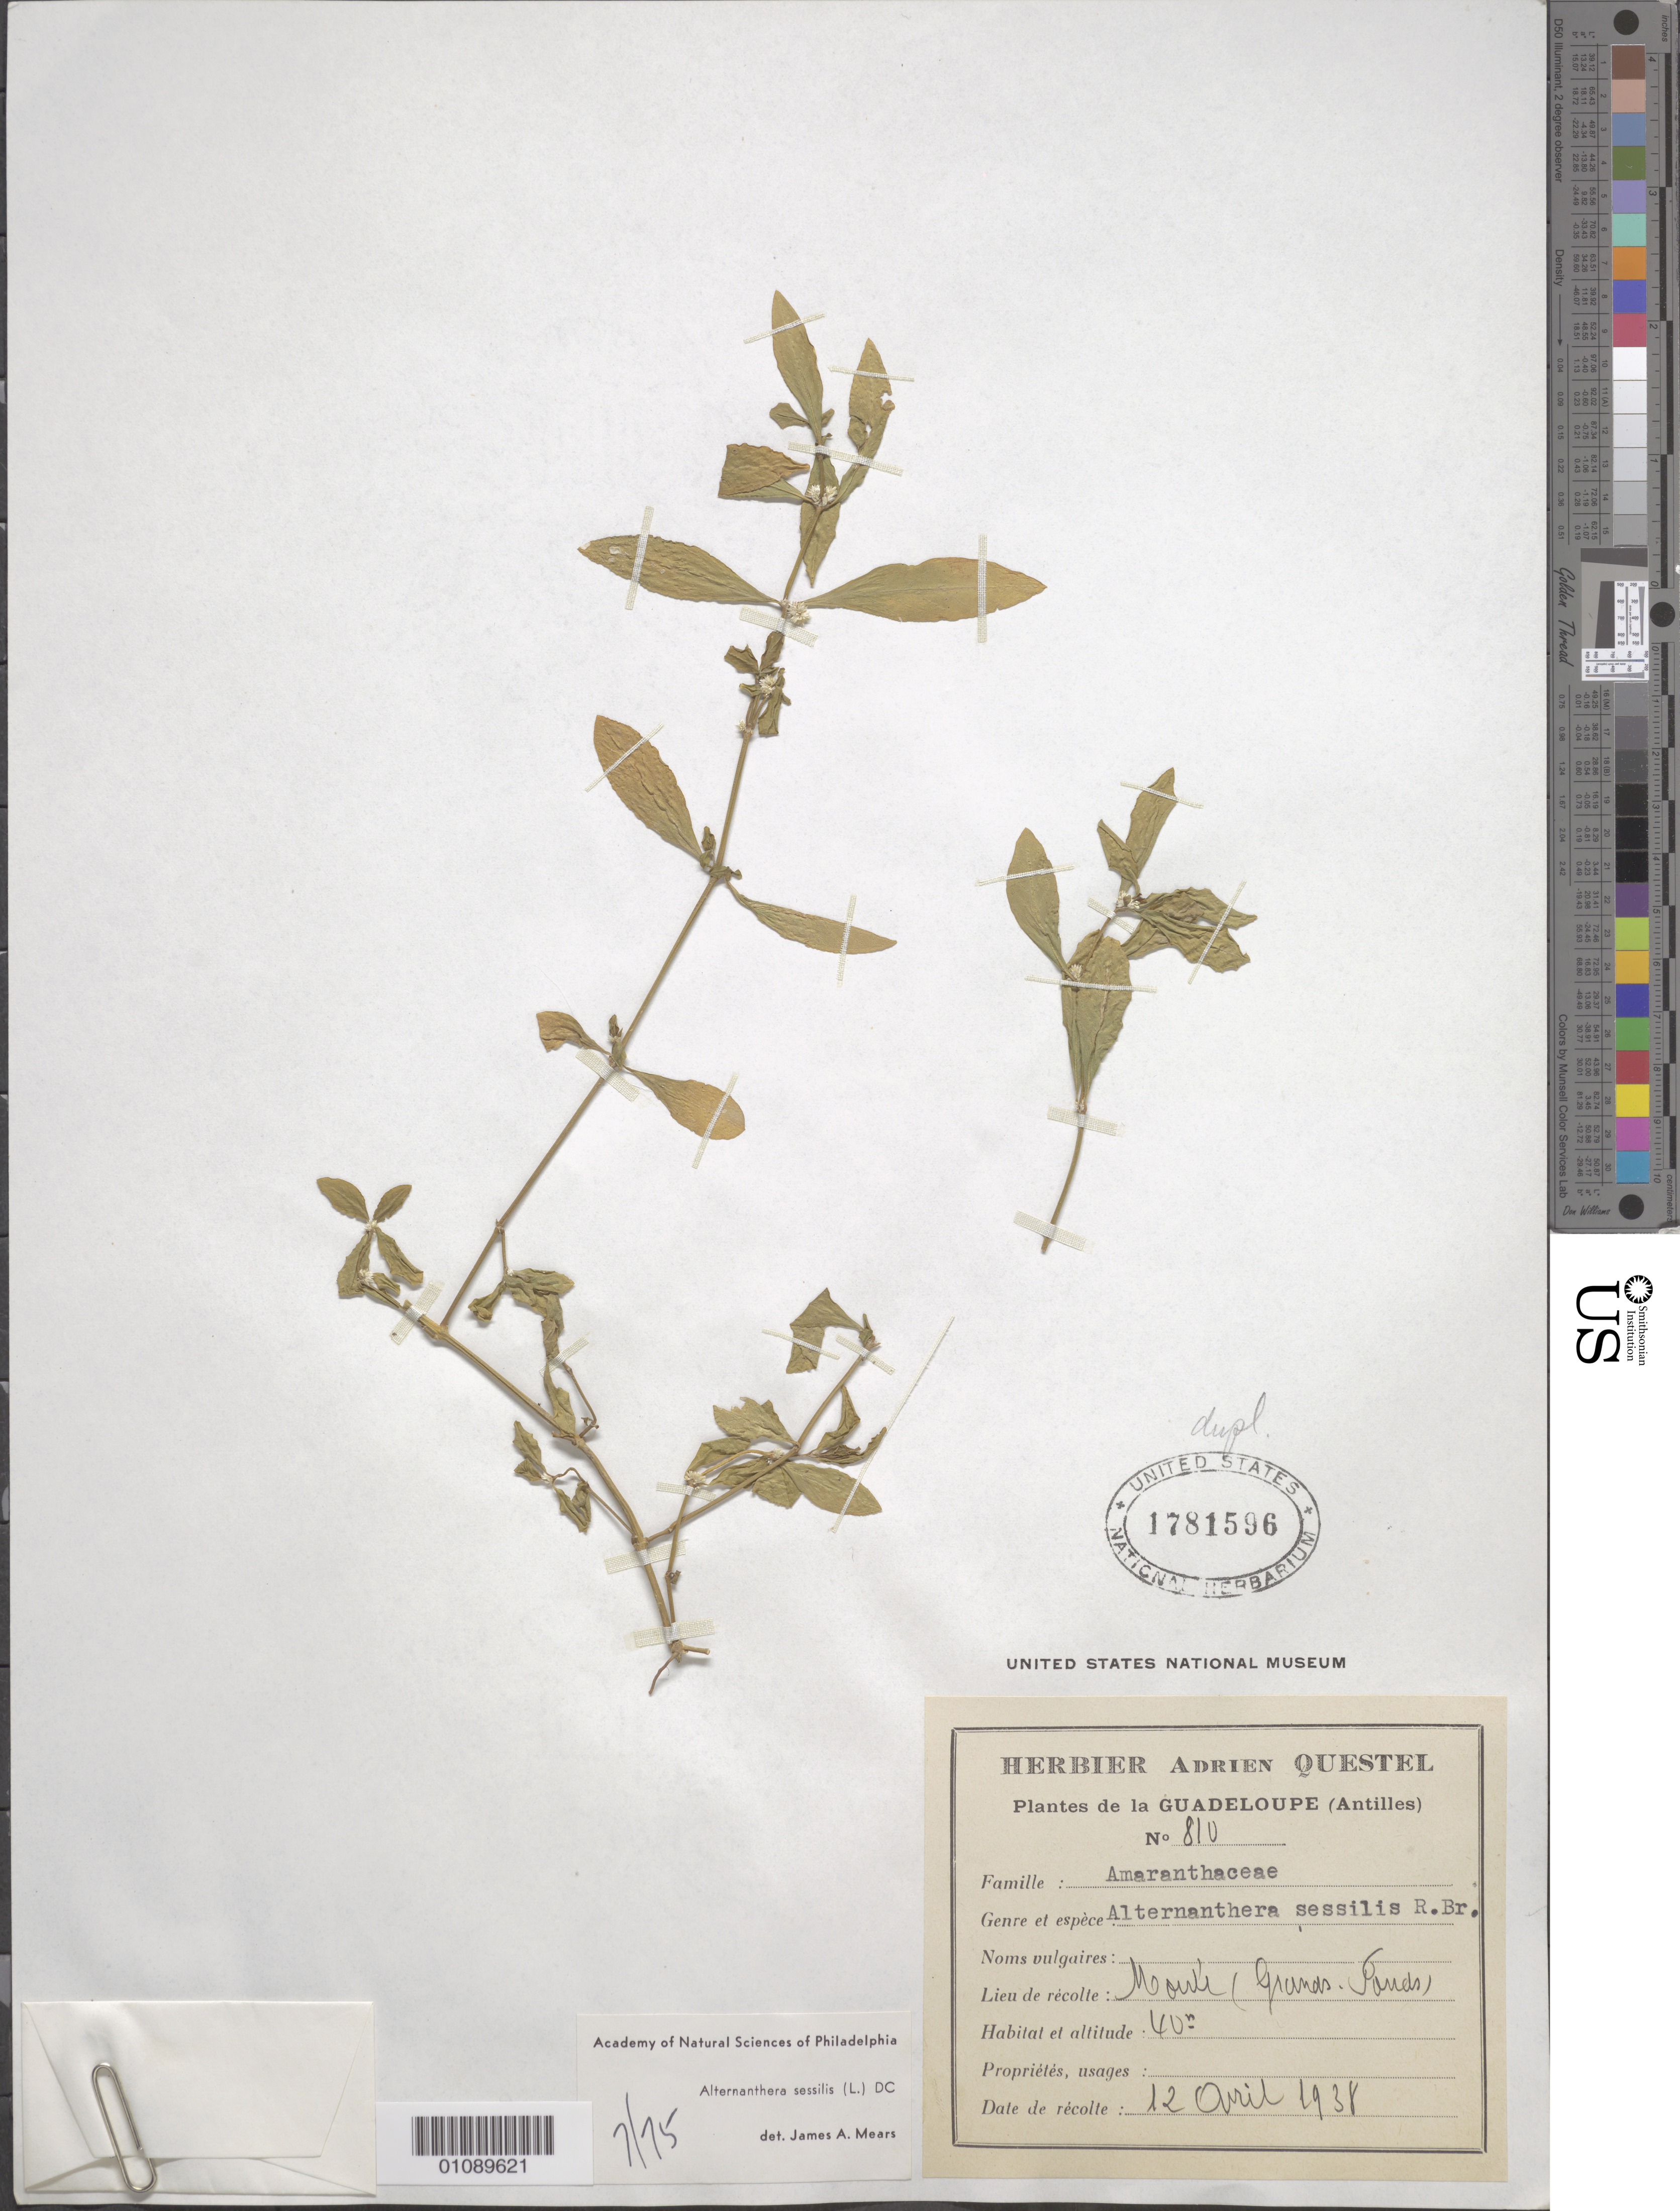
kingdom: Plantae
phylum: Tracheophyta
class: Magnoliopsida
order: Caryophyllales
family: Amaranthaceae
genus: Alternanthera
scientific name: Alternanthera sessilis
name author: (L.) DC.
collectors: A. Questel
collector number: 810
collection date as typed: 12 Apr 1938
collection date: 1938-04-12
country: Guadeloupe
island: Grande Terre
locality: Moule, Grands-Fonds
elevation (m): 40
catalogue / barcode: US 1781596